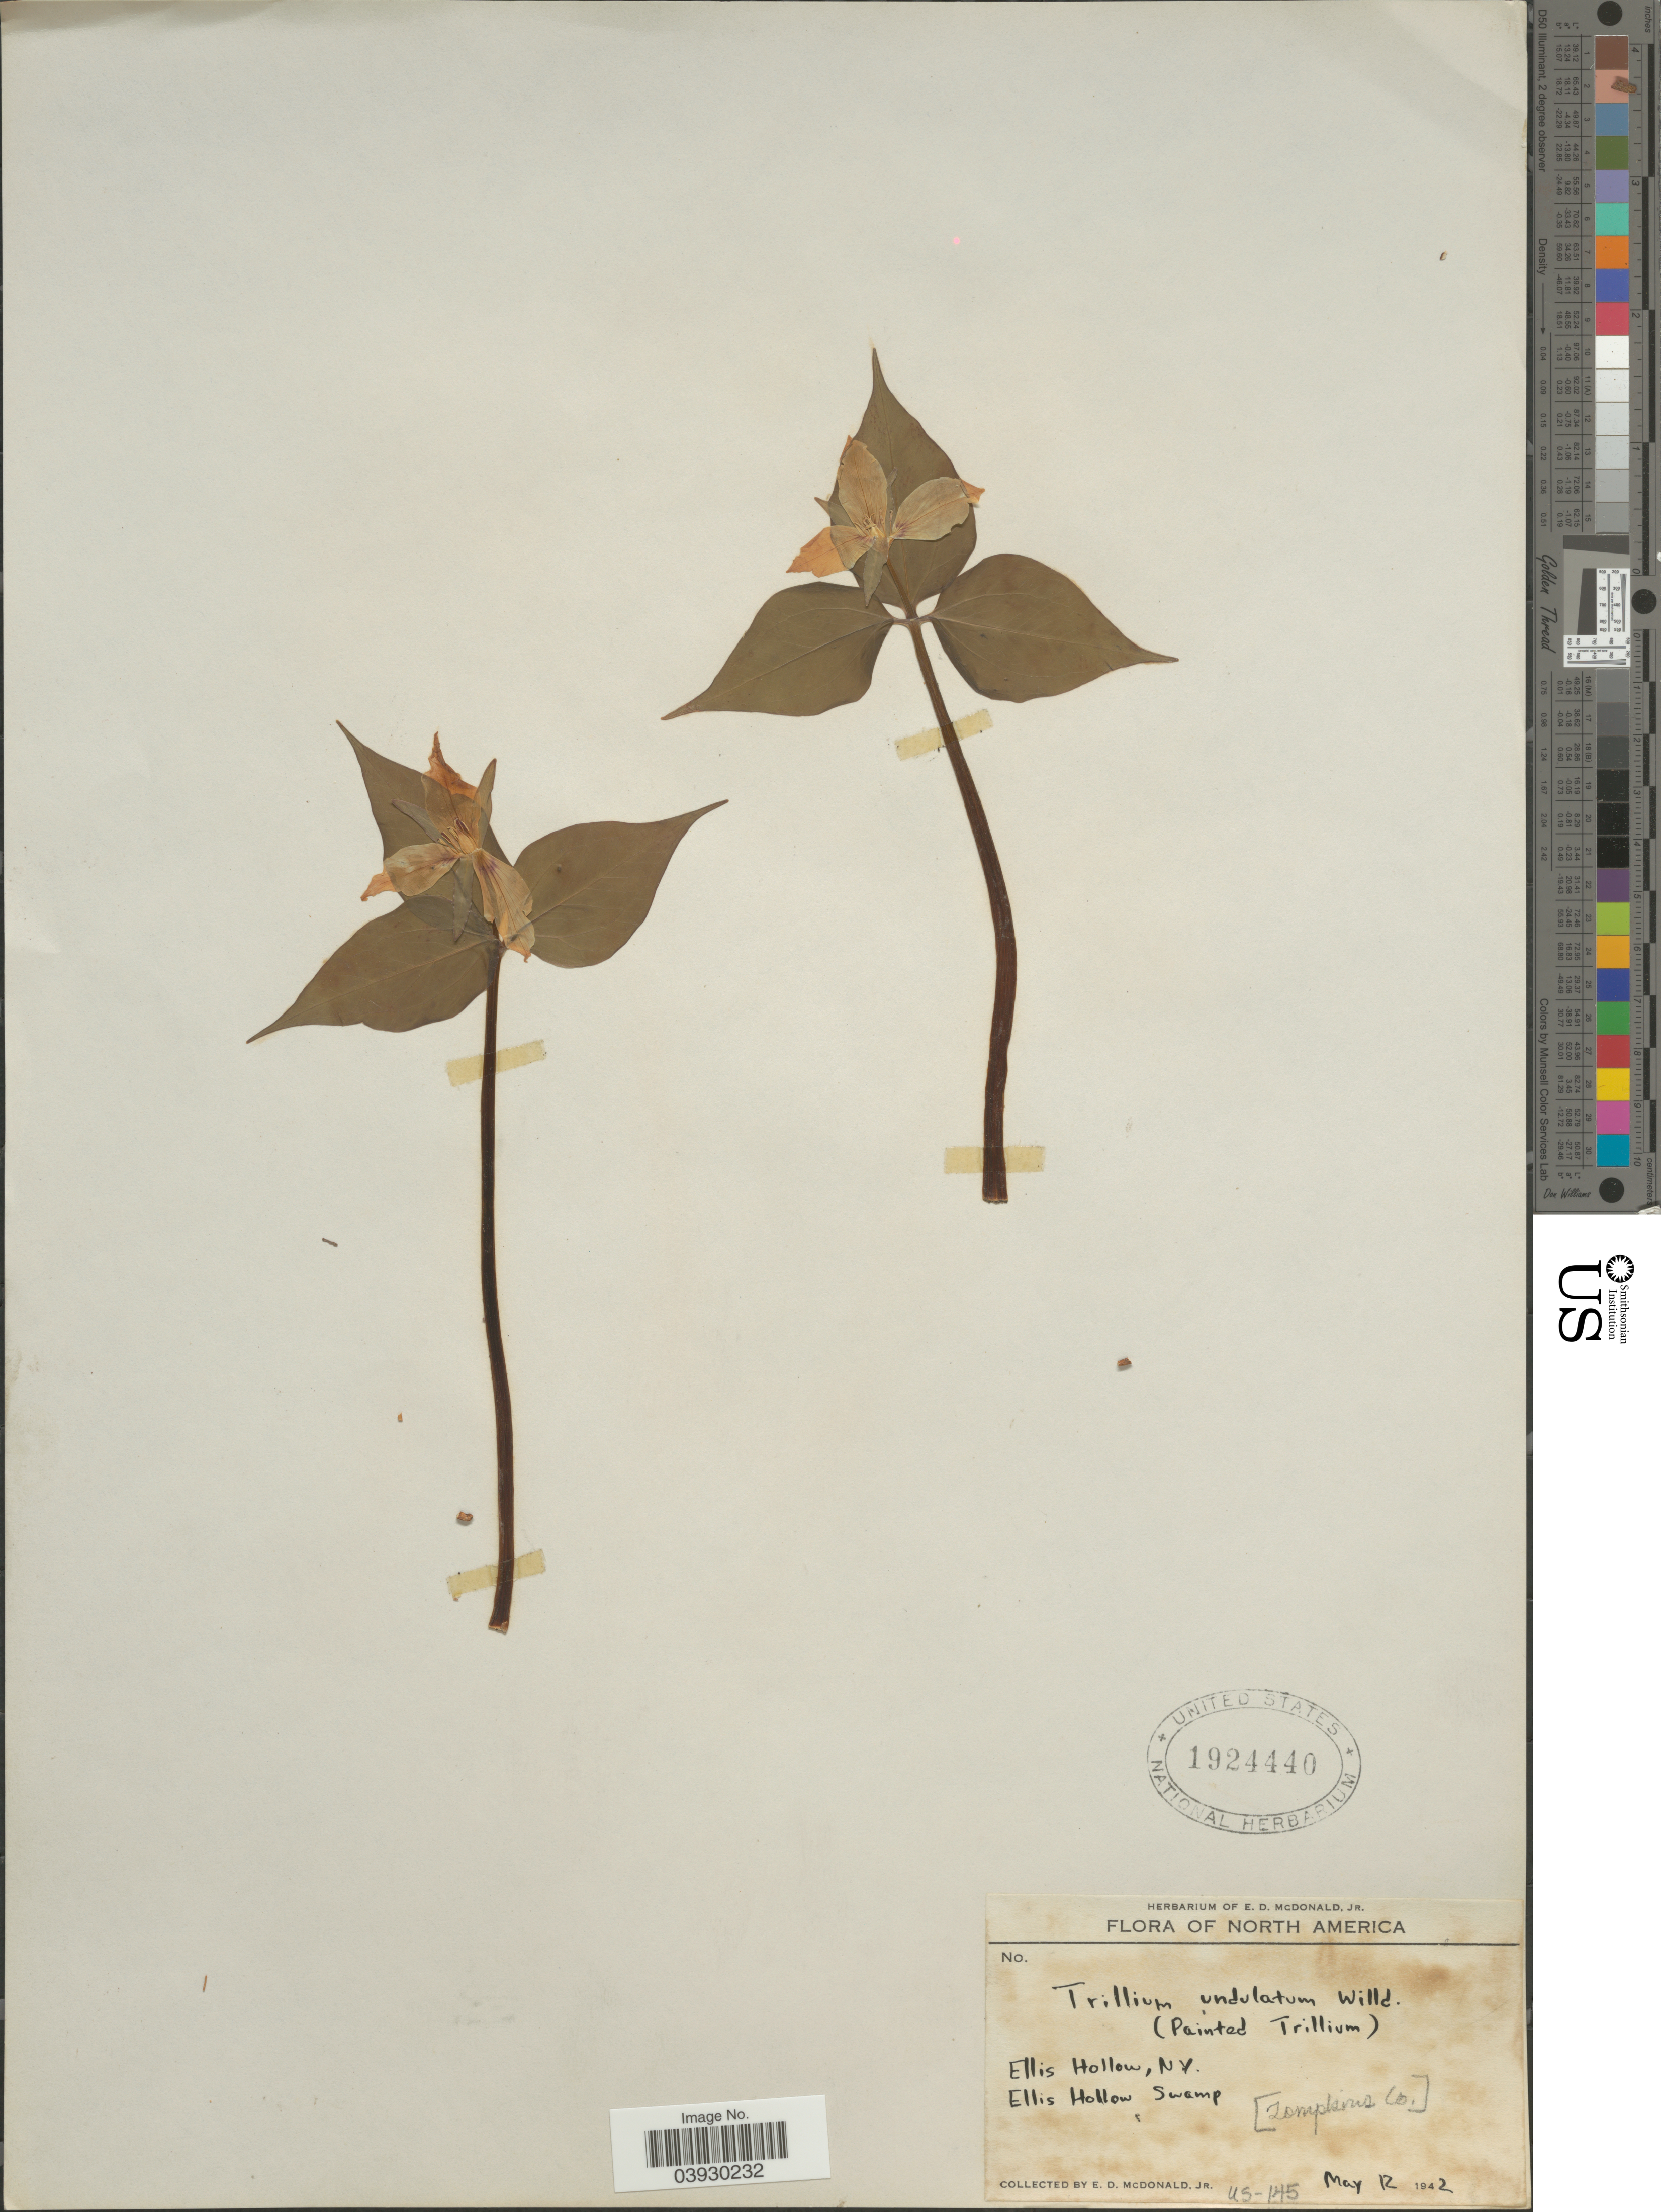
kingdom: Plantae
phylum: Tracheophyta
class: Liliopsida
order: Liliales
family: Melanthiaceae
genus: Trillium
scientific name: Trillium undulatum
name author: Willd.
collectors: E. D. McDonald Jr.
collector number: US-145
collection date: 1942-05-12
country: United States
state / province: New York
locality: Ellis Hollow. Ellis Hollow Swamp. Tompkins Co.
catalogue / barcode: US 1924440